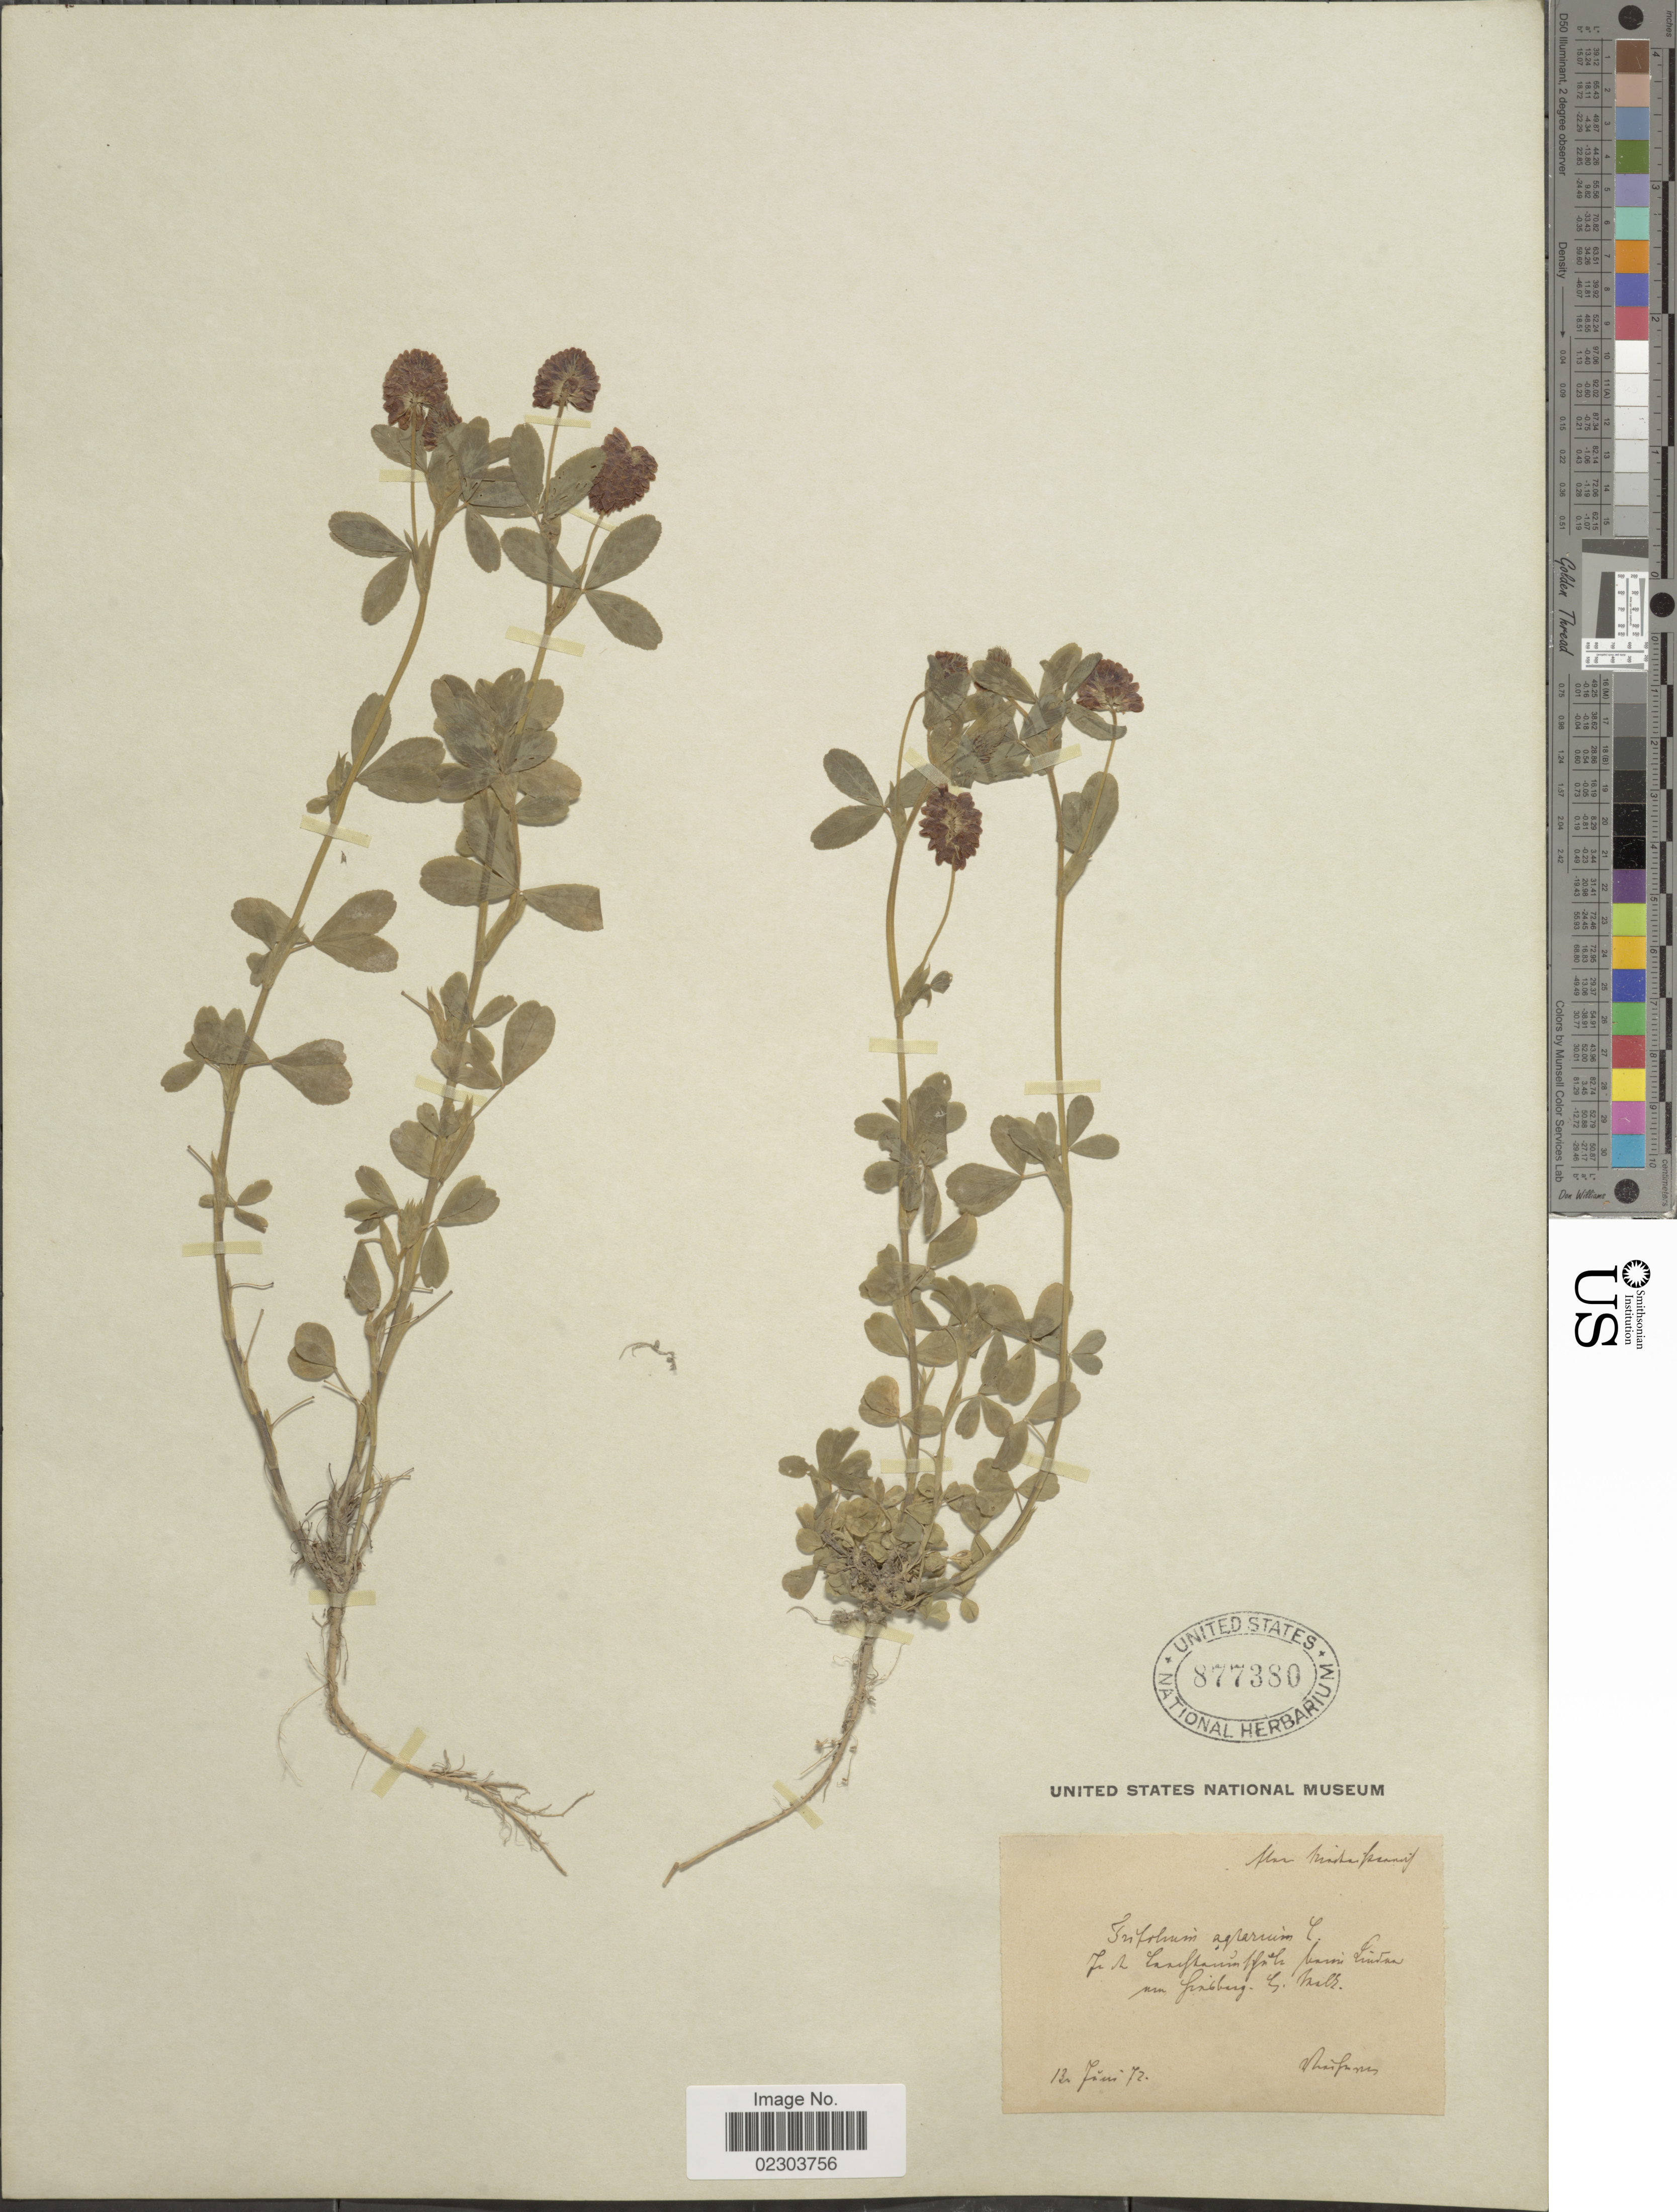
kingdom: Plantae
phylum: Tracheophyta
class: Magnoliopsida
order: Fabales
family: Fabaceae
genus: Trifolium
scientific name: Trifolium agrarium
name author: L.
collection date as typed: Transcribed d/m/y: 13/6/72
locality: Van fixburg Walz. [unsure placement] [interpreted]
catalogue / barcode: US 877380